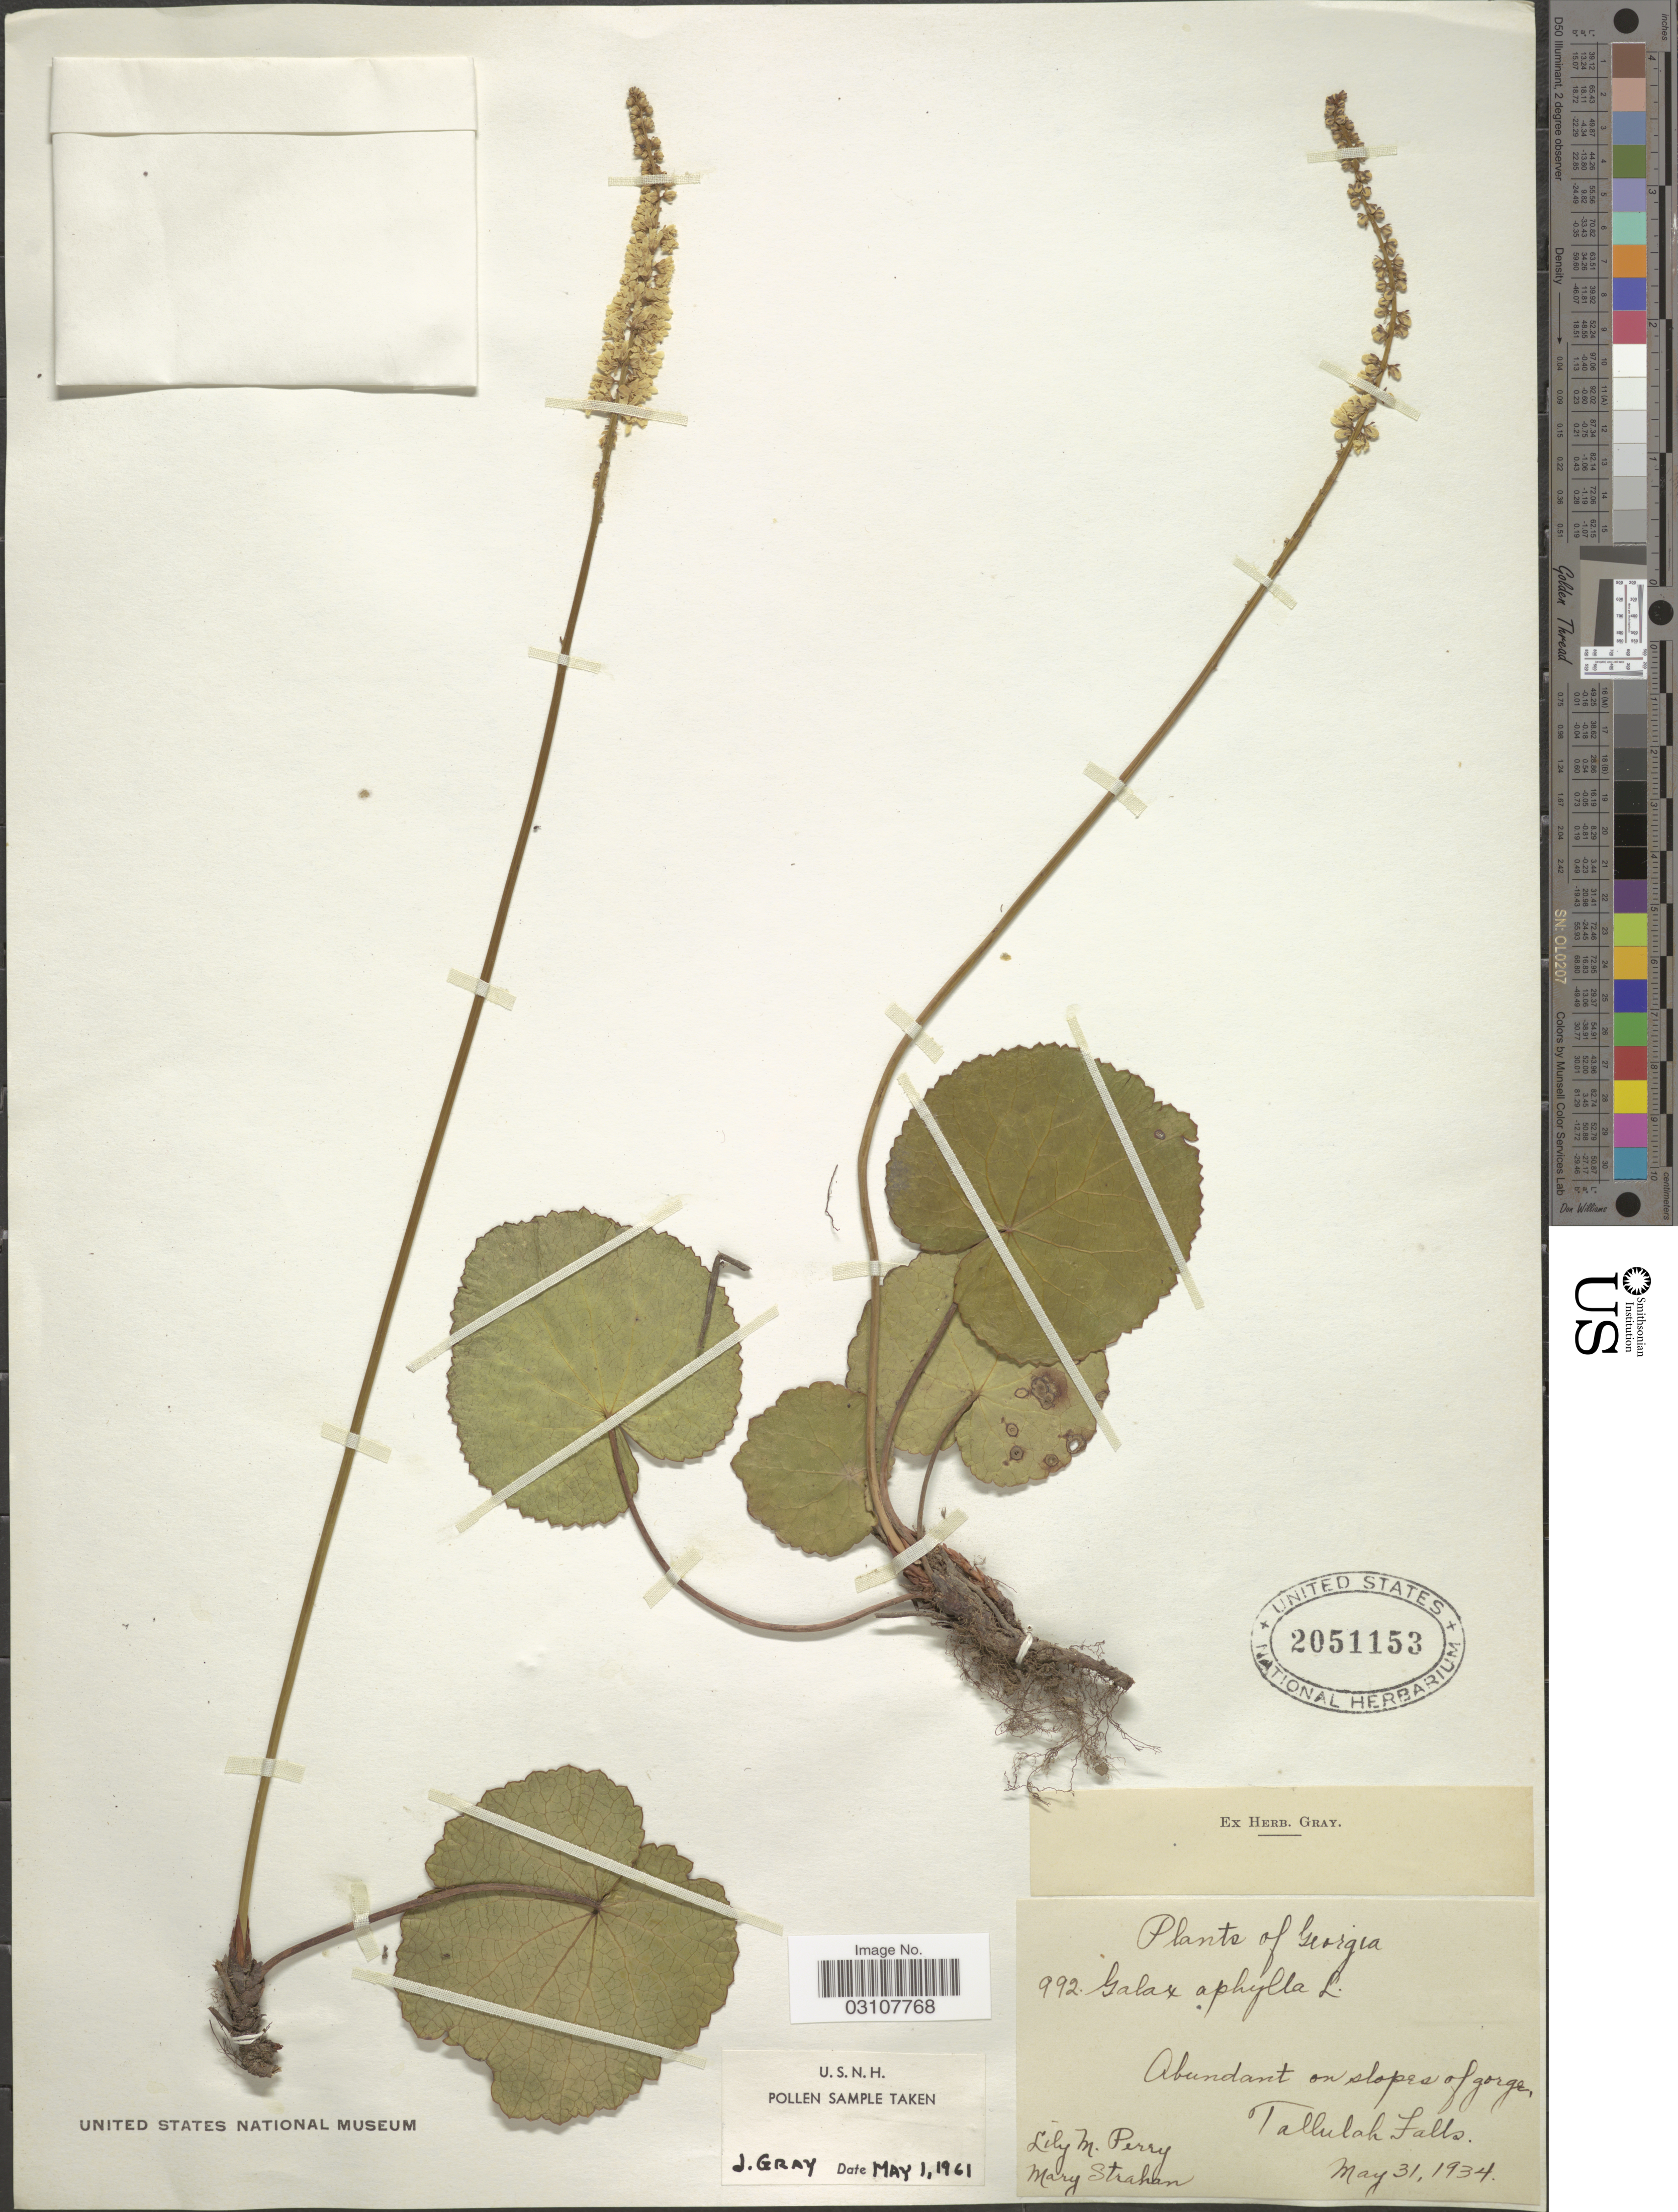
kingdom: Plantae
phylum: Tracheophyta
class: Magnoliopsida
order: Ericales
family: Diapensiaceae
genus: Galax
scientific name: Galax urceolata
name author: (Poir.) Brummitt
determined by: Gaynor, Michelle L., (FLAS), University of Florida (UNITED STATES)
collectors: L. M. Perry & M. Strahan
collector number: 992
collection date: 1934-05-31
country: United States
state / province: Georgia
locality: On slopes of gorge. Tallulah Falls.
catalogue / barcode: US 2051153